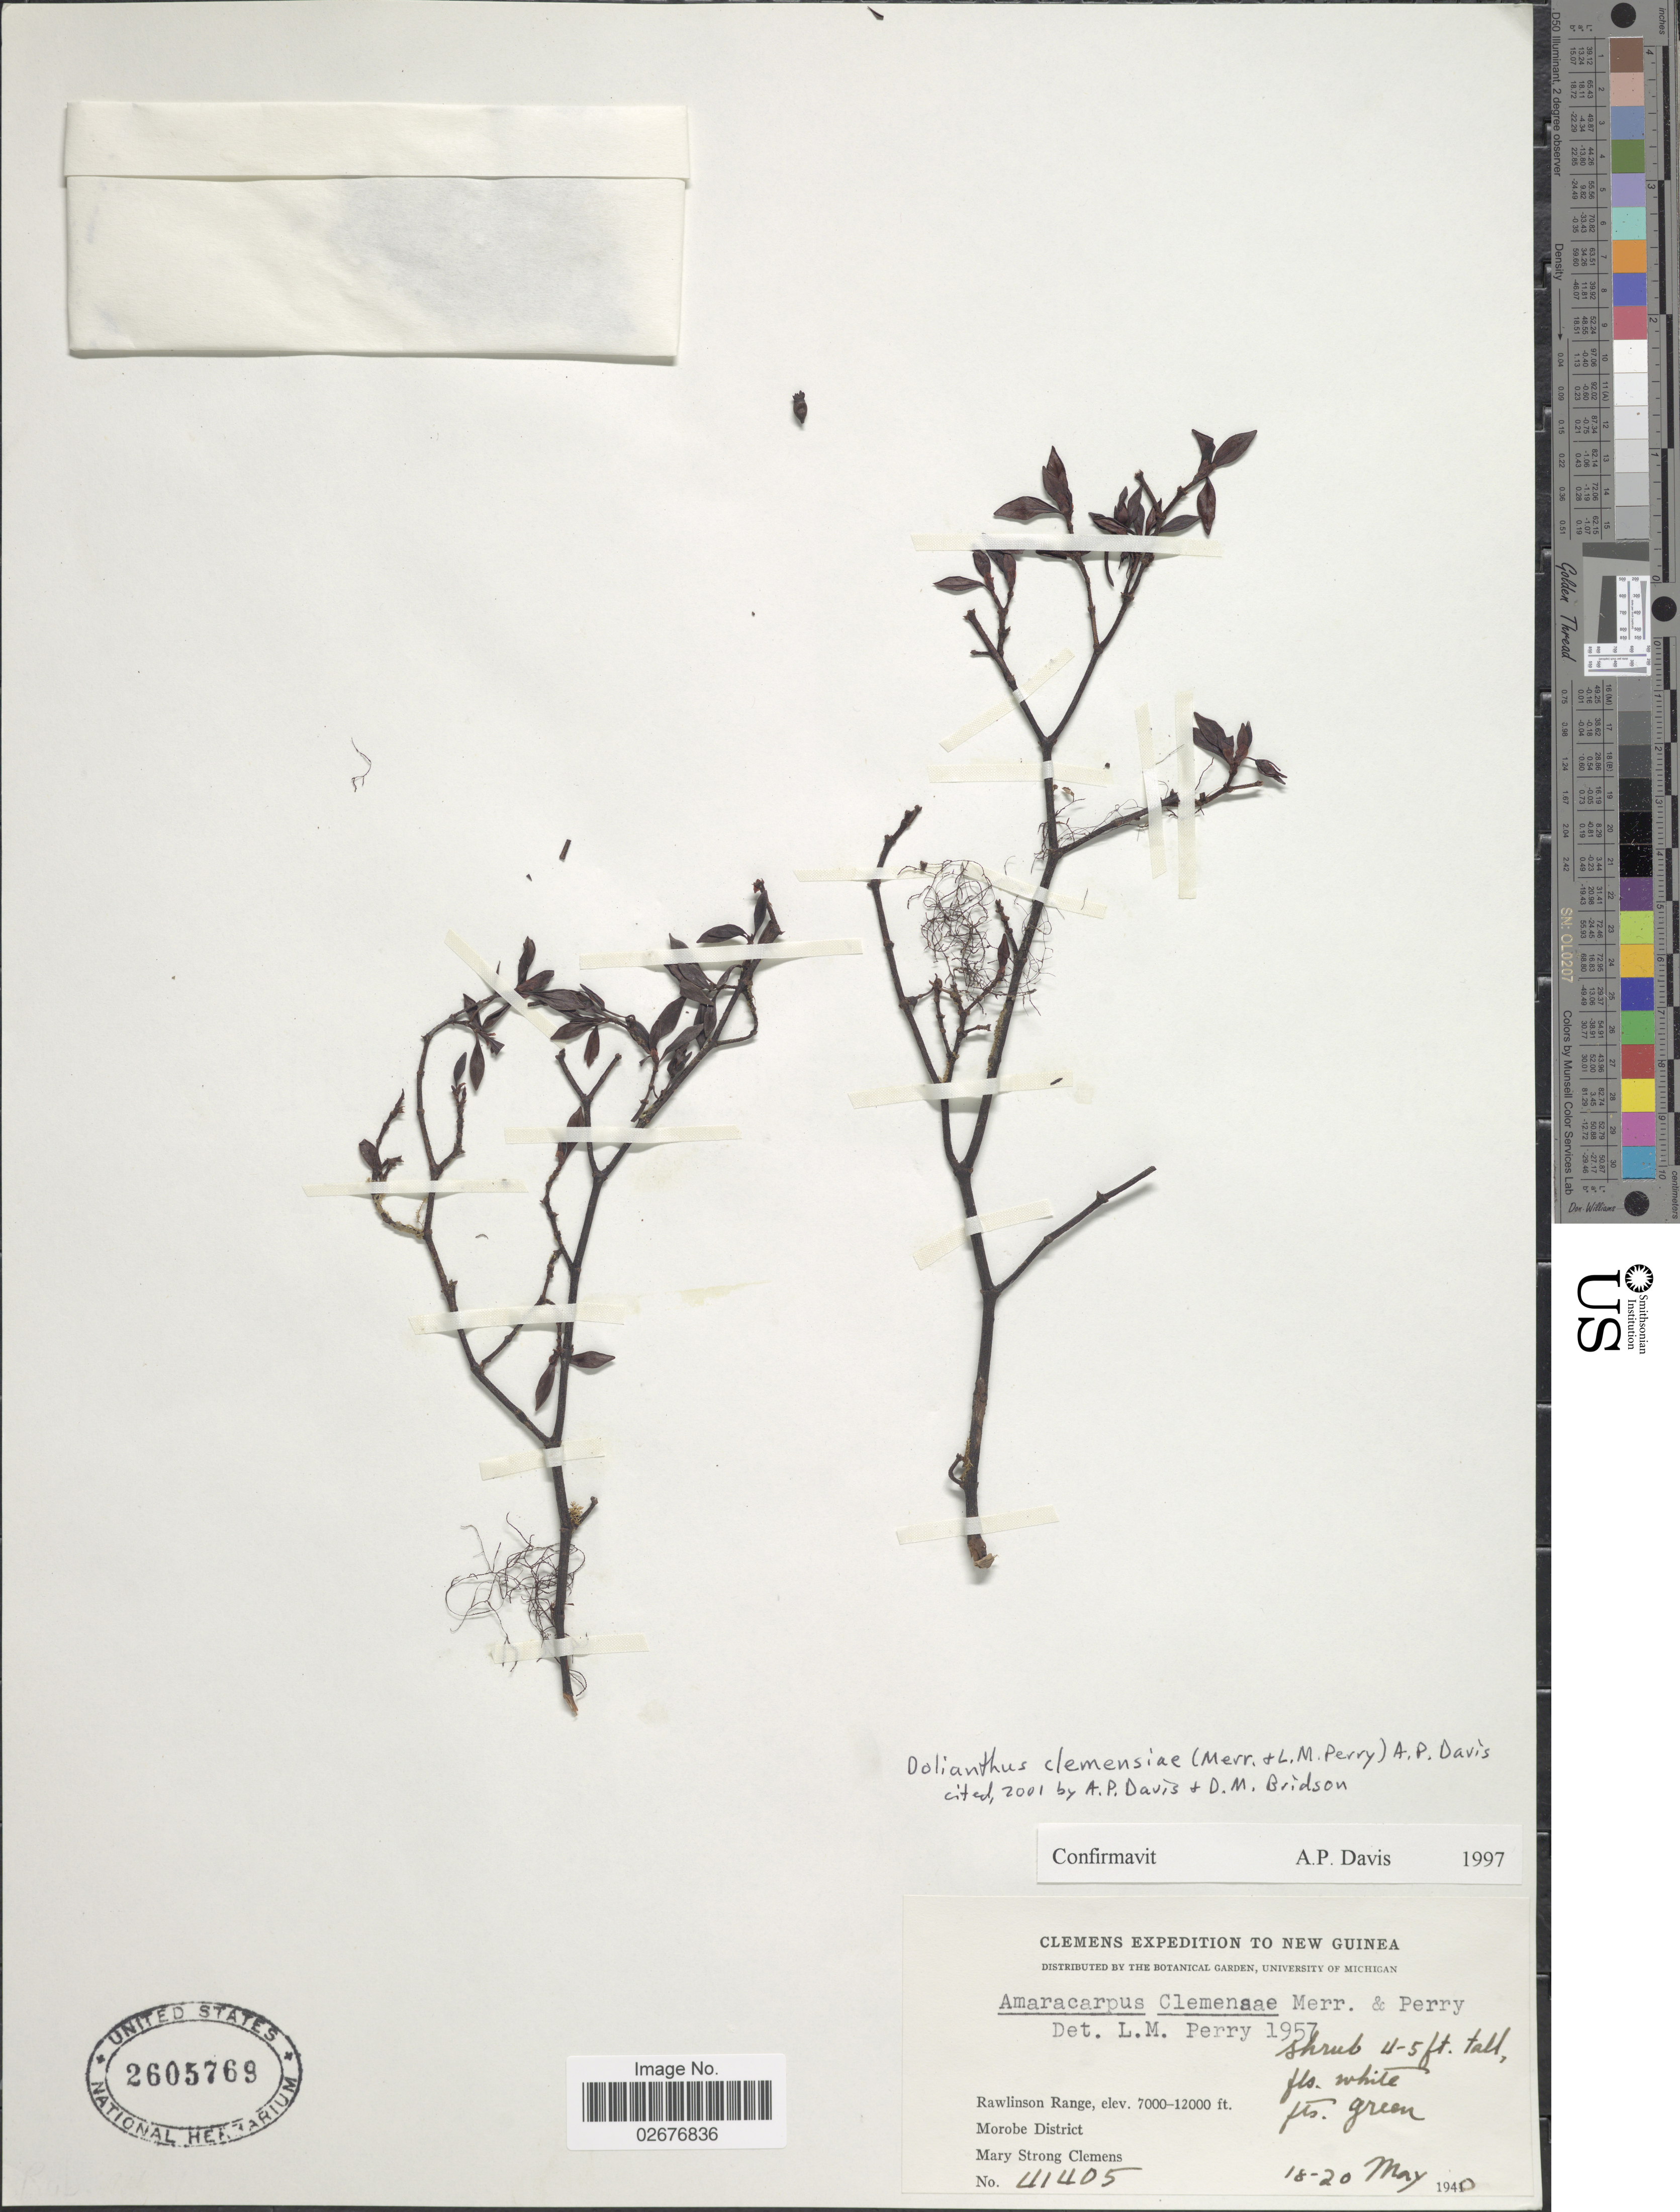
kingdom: Plantae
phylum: Tracheophyta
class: Magnoliopsida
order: Gentianales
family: Rubiaceae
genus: Dolianthus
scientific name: Dolianthus clemensiae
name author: (Merr.) A.P. Davis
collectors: M. S. Clemens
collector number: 41405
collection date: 1940-05-18/1940-05-20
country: Papua New Guinea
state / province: Morobe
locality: New Guinea, Rawlinson Range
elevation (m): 2134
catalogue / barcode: US 2605769